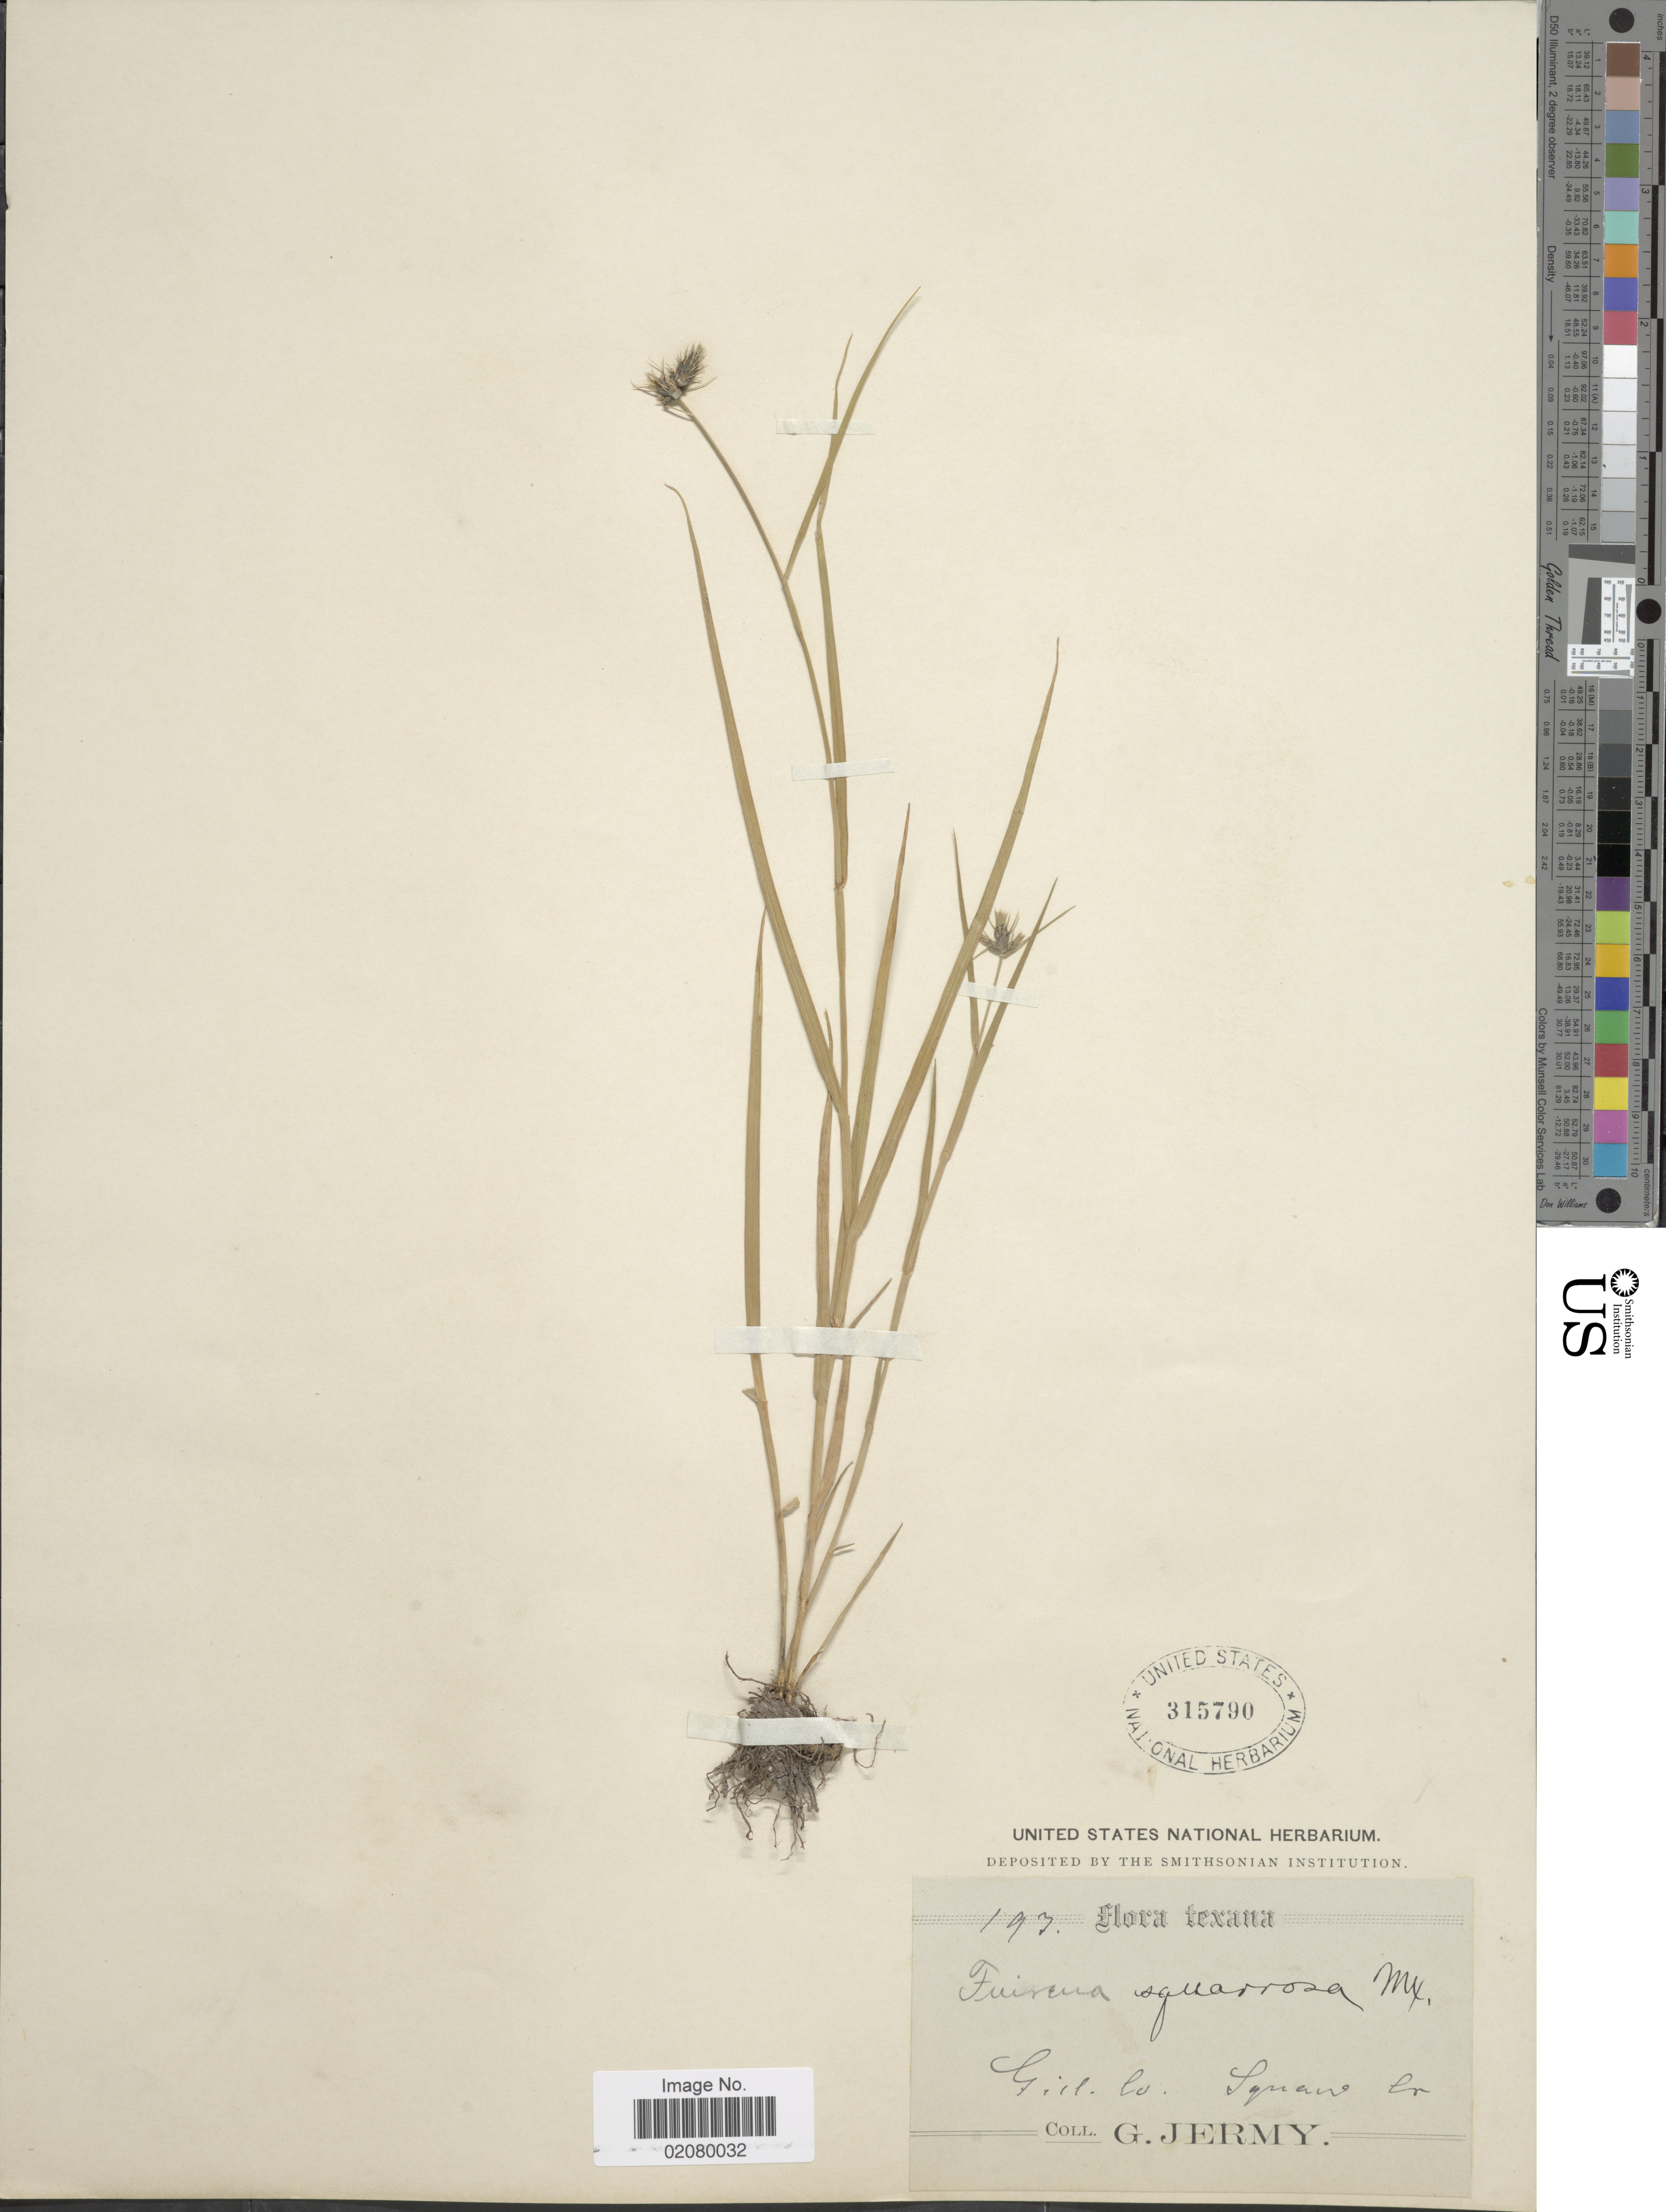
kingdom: Plantae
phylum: Tracheophyta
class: Liliopsida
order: Poales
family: Cyperaceae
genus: Fuirena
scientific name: Fuirena squarrosa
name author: Michx.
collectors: G. Jermy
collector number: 193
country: United States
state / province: Texas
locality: Gill Co., Squaw Cr.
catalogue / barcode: US 315790